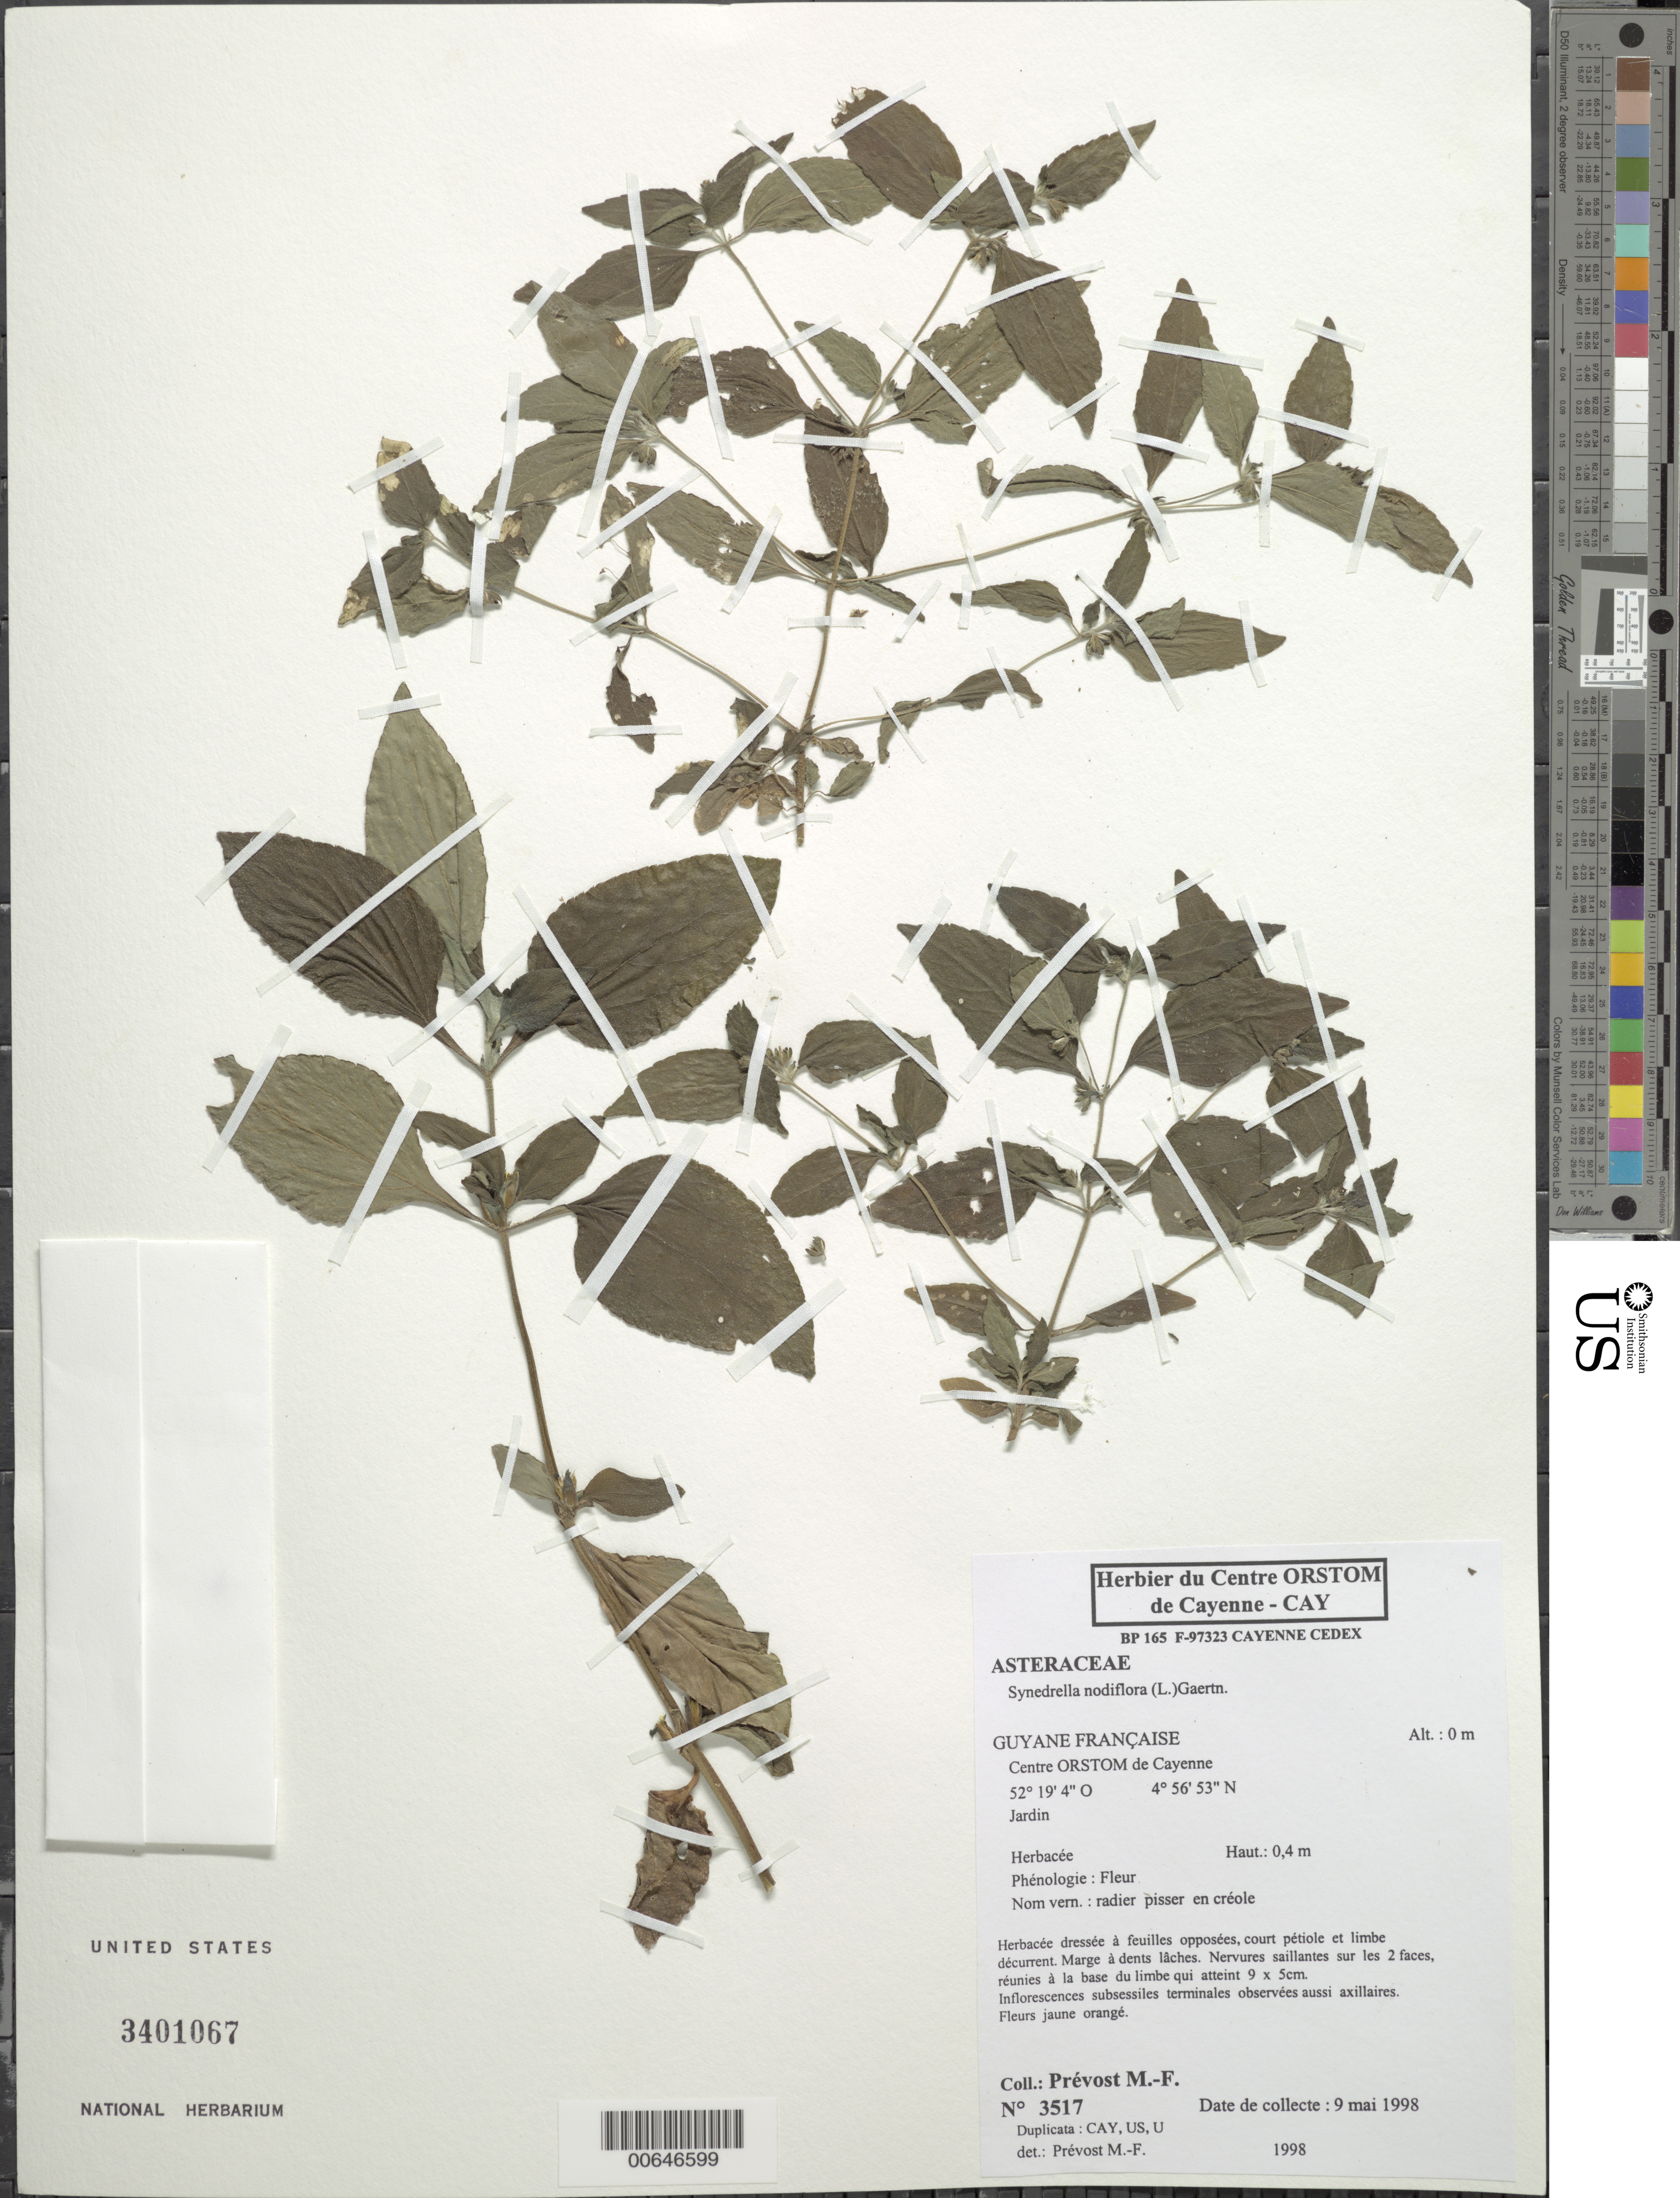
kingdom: Plantae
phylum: Tracheophyta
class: Magnoliopsida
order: Asterales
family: Asteraceae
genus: Synedrella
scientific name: Synedrella nodiflora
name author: (L.) Gaertn.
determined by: Prévost, M.-F.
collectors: M.-F. Prévost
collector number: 3517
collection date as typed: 9-May-98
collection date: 1998-05-09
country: French Guiana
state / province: Cayenne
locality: Centre ORSTOM de Cayenne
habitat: Garden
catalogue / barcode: US 3401067